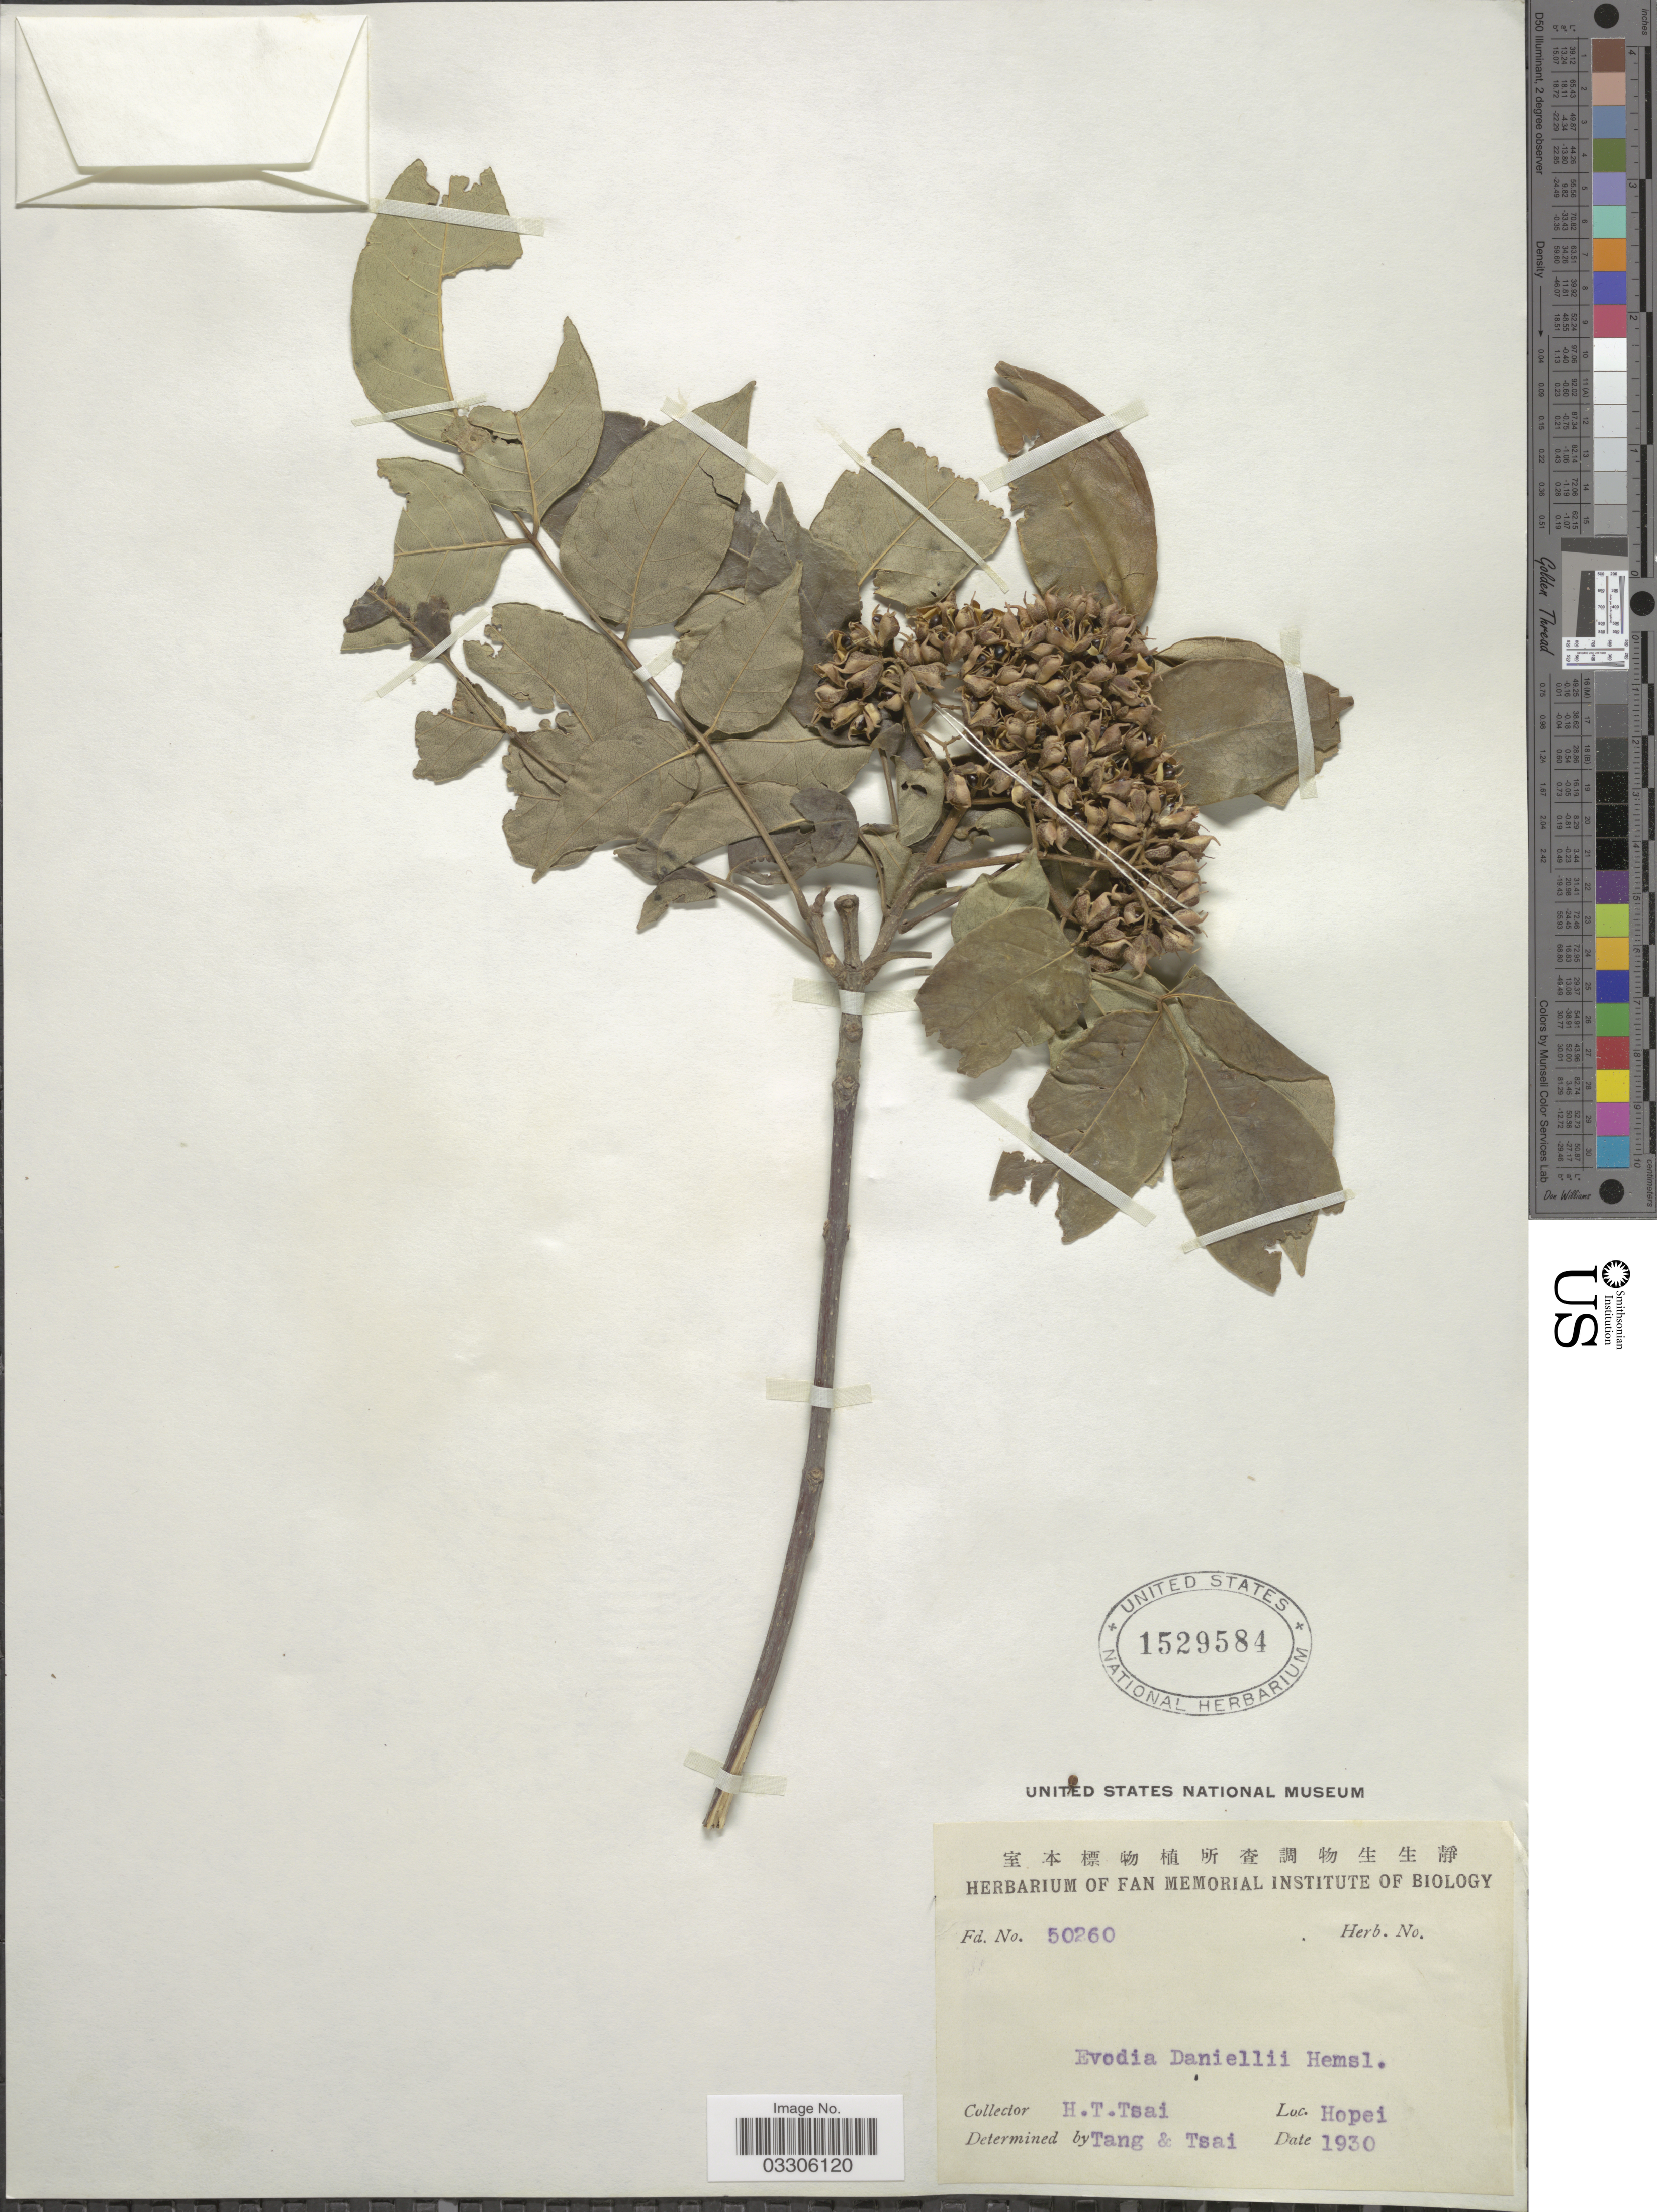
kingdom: Plantae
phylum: Tracheophyta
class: Magnoliopsida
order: Sapindales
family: Rutaceae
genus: Tetradium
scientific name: Tetradium daniellii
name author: (Benn.) T.G. Hartley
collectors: H. Tsai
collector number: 50260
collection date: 1930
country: China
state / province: Hebei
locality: Hopei.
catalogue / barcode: US 1529584